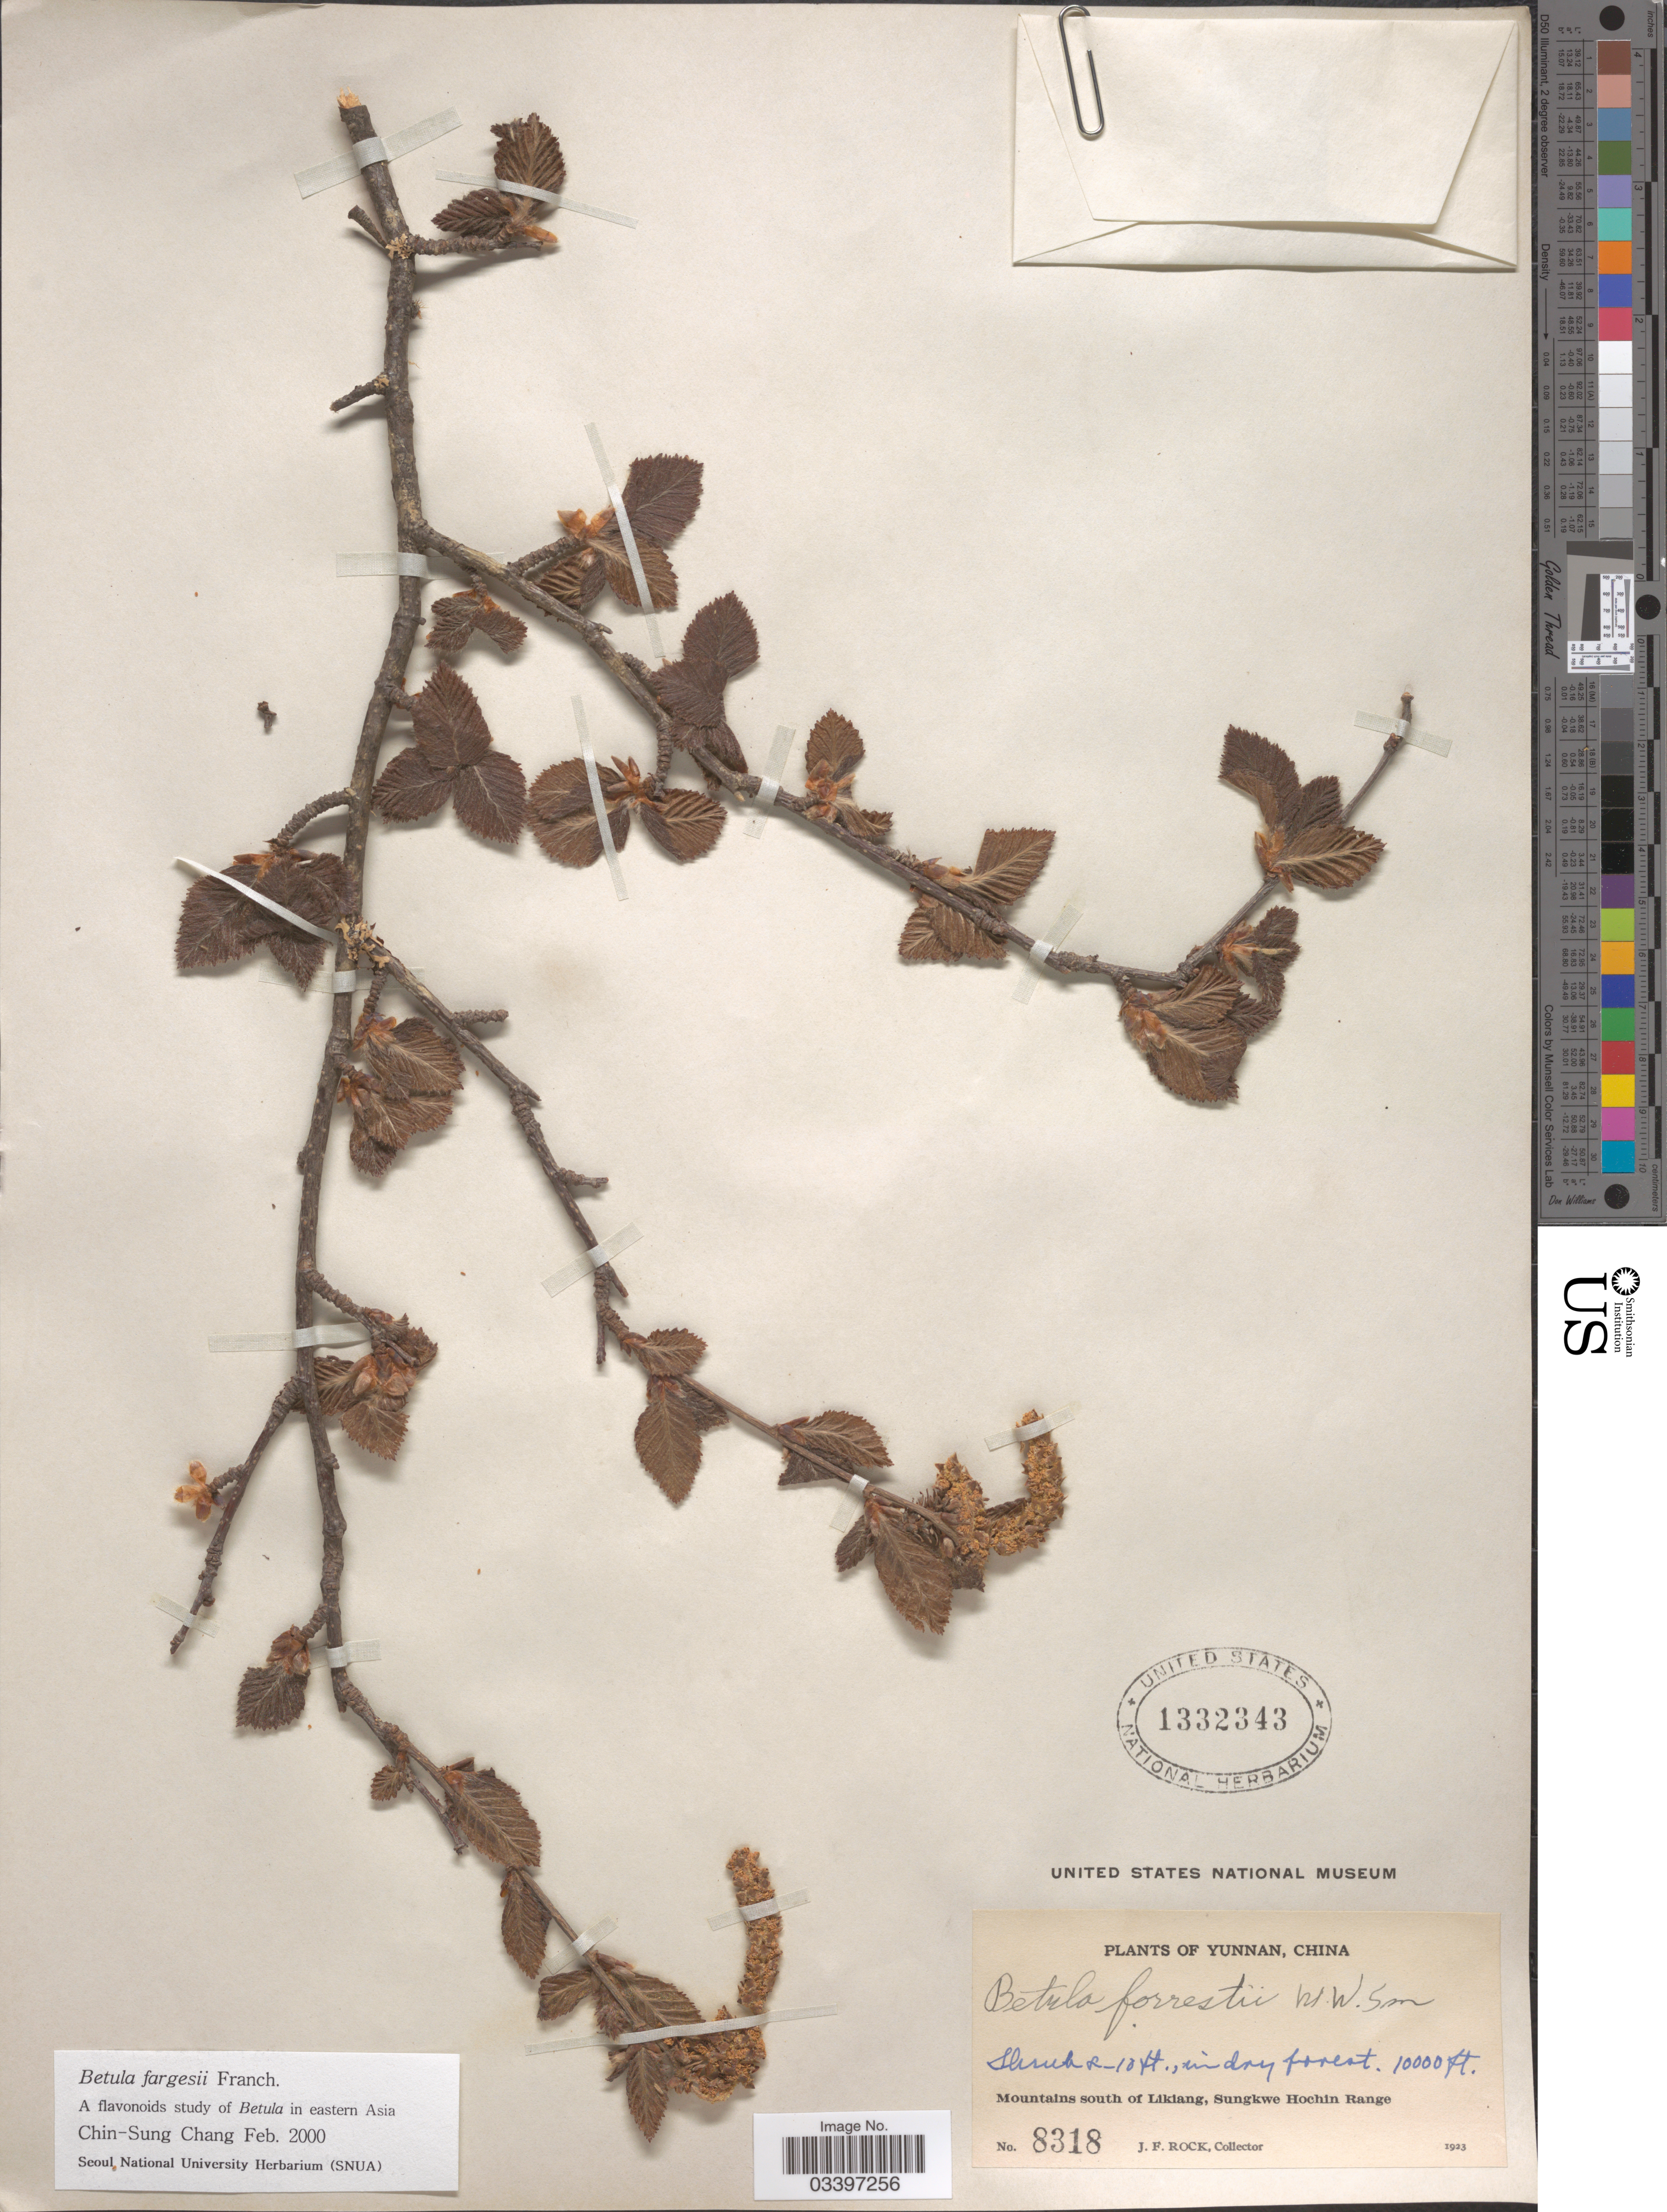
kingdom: Plantae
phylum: Tracheophyta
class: Magnoliopsida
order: Fagales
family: Betulaceae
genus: Betula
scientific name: Betula fargesii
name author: Franch.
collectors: J. Rock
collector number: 8318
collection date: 1923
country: China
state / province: Yunnan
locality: Mountains south of Likiang, Sungkwe Hochin Range.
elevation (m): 3048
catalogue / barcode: US 1332343